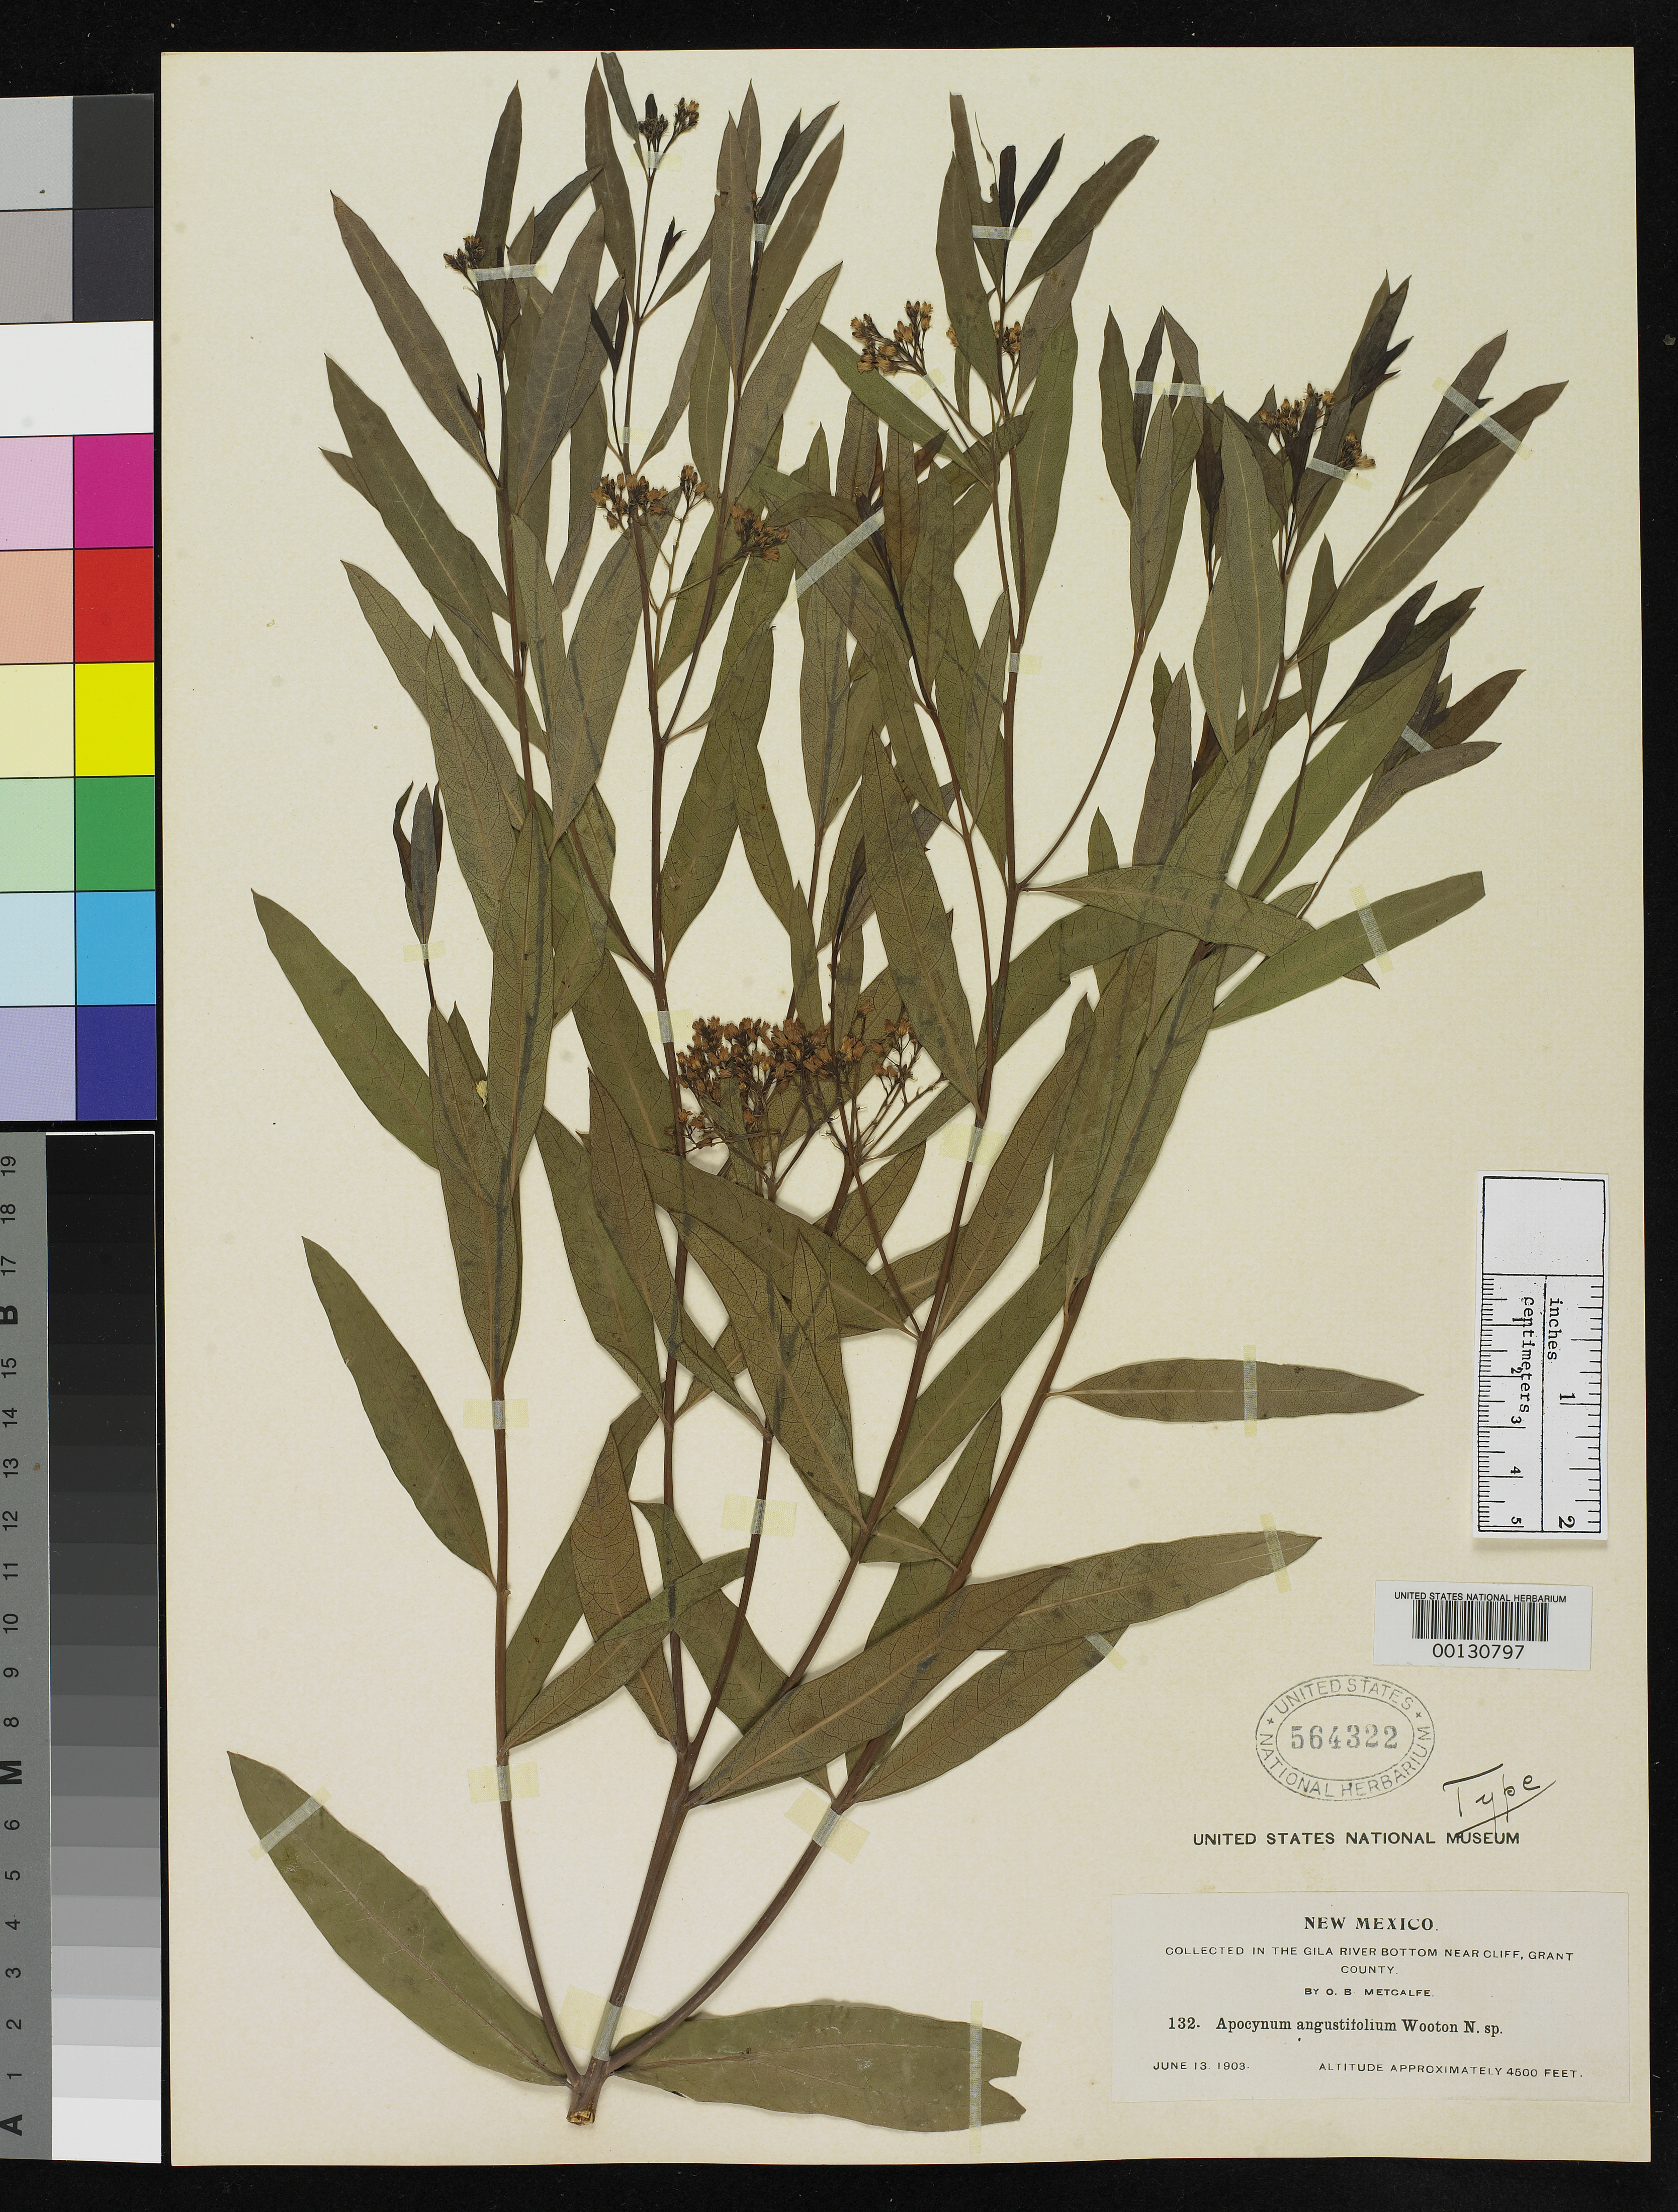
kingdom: Plantae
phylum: Tracheophyta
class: Magnoliopsida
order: Gentianales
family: Apocynaceae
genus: Apocynum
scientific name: Apocynum angustifolium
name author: Wooton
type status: Holotype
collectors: O. B. Metcalfe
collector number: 132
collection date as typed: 13 Jun 1903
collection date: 1903-06-13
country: United States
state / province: New Mexico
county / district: Grant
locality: Gila River bottom near cliff.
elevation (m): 1372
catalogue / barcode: US 564322